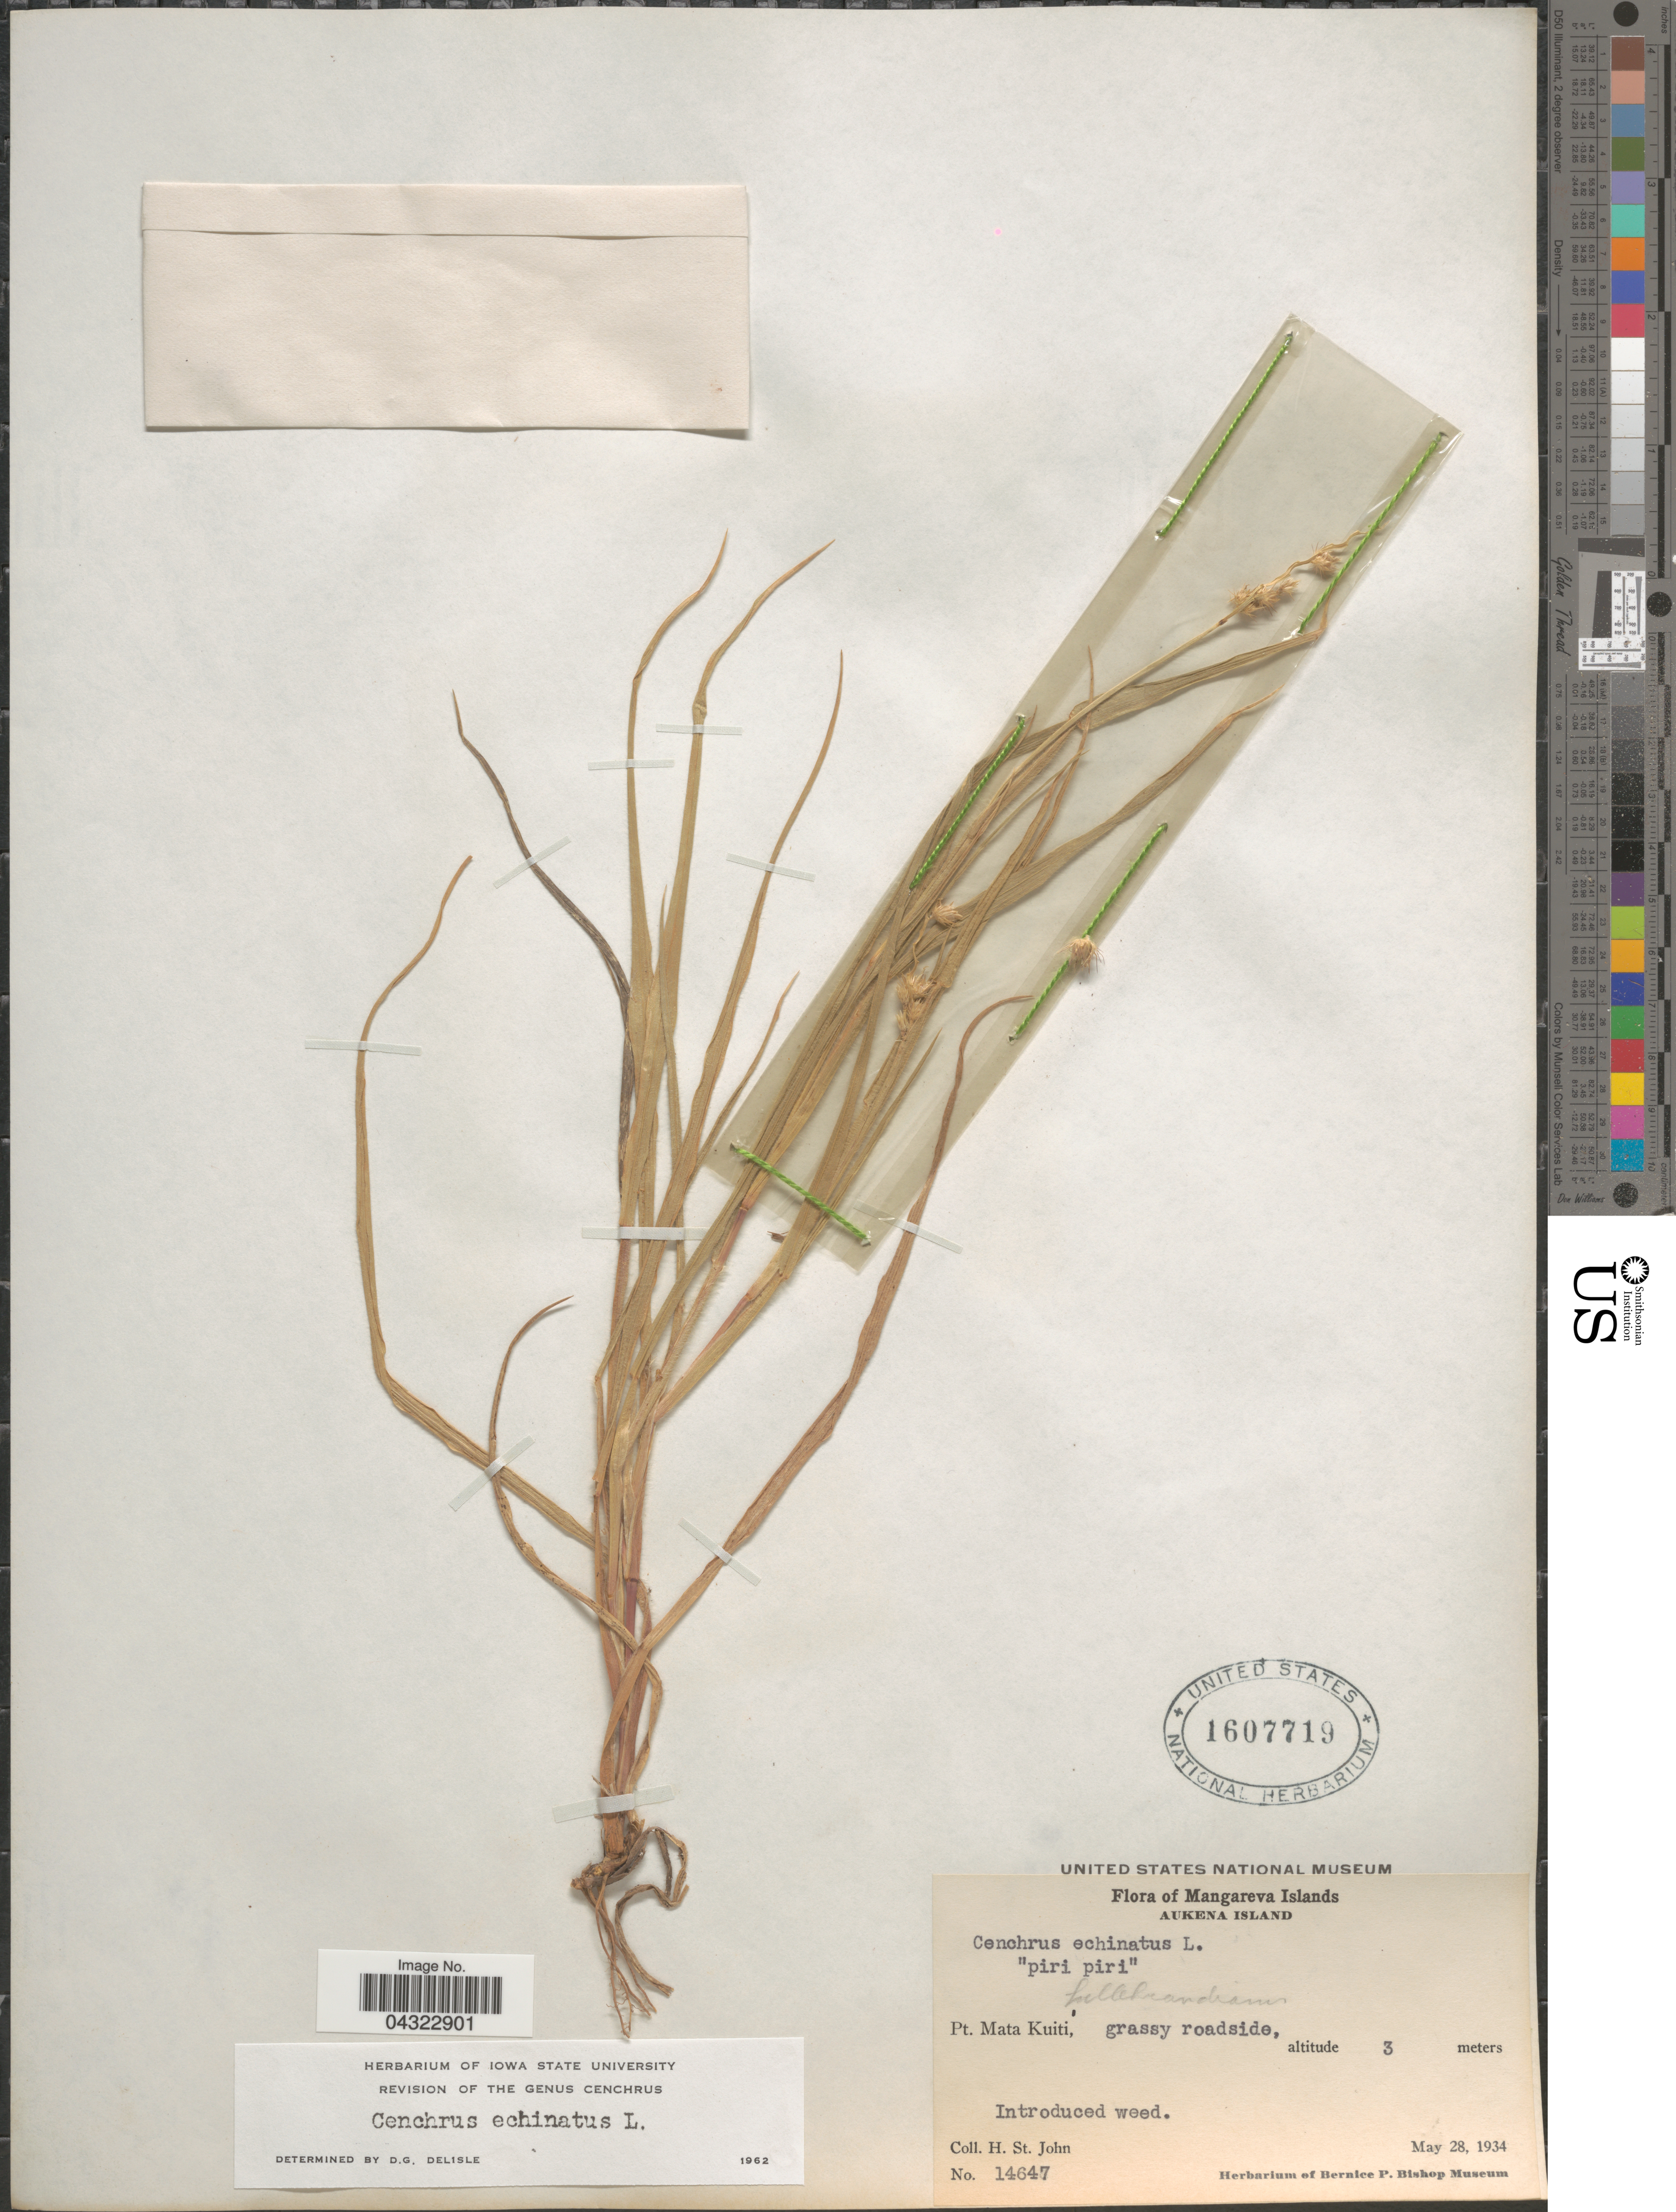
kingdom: Plantae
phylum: Tracheophyta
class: Liliopsida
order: Poales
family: Poaceae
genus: Cenchrus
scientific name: Cenchrus echinatus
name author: L.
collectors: H. St. John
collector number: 14647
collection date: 1934-05-28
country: French Polynesia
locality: Mangareva Islands. Aukena Island. Pt. Mata Kuiti, grassy roadside.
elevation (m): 3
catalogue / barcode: US 1607719